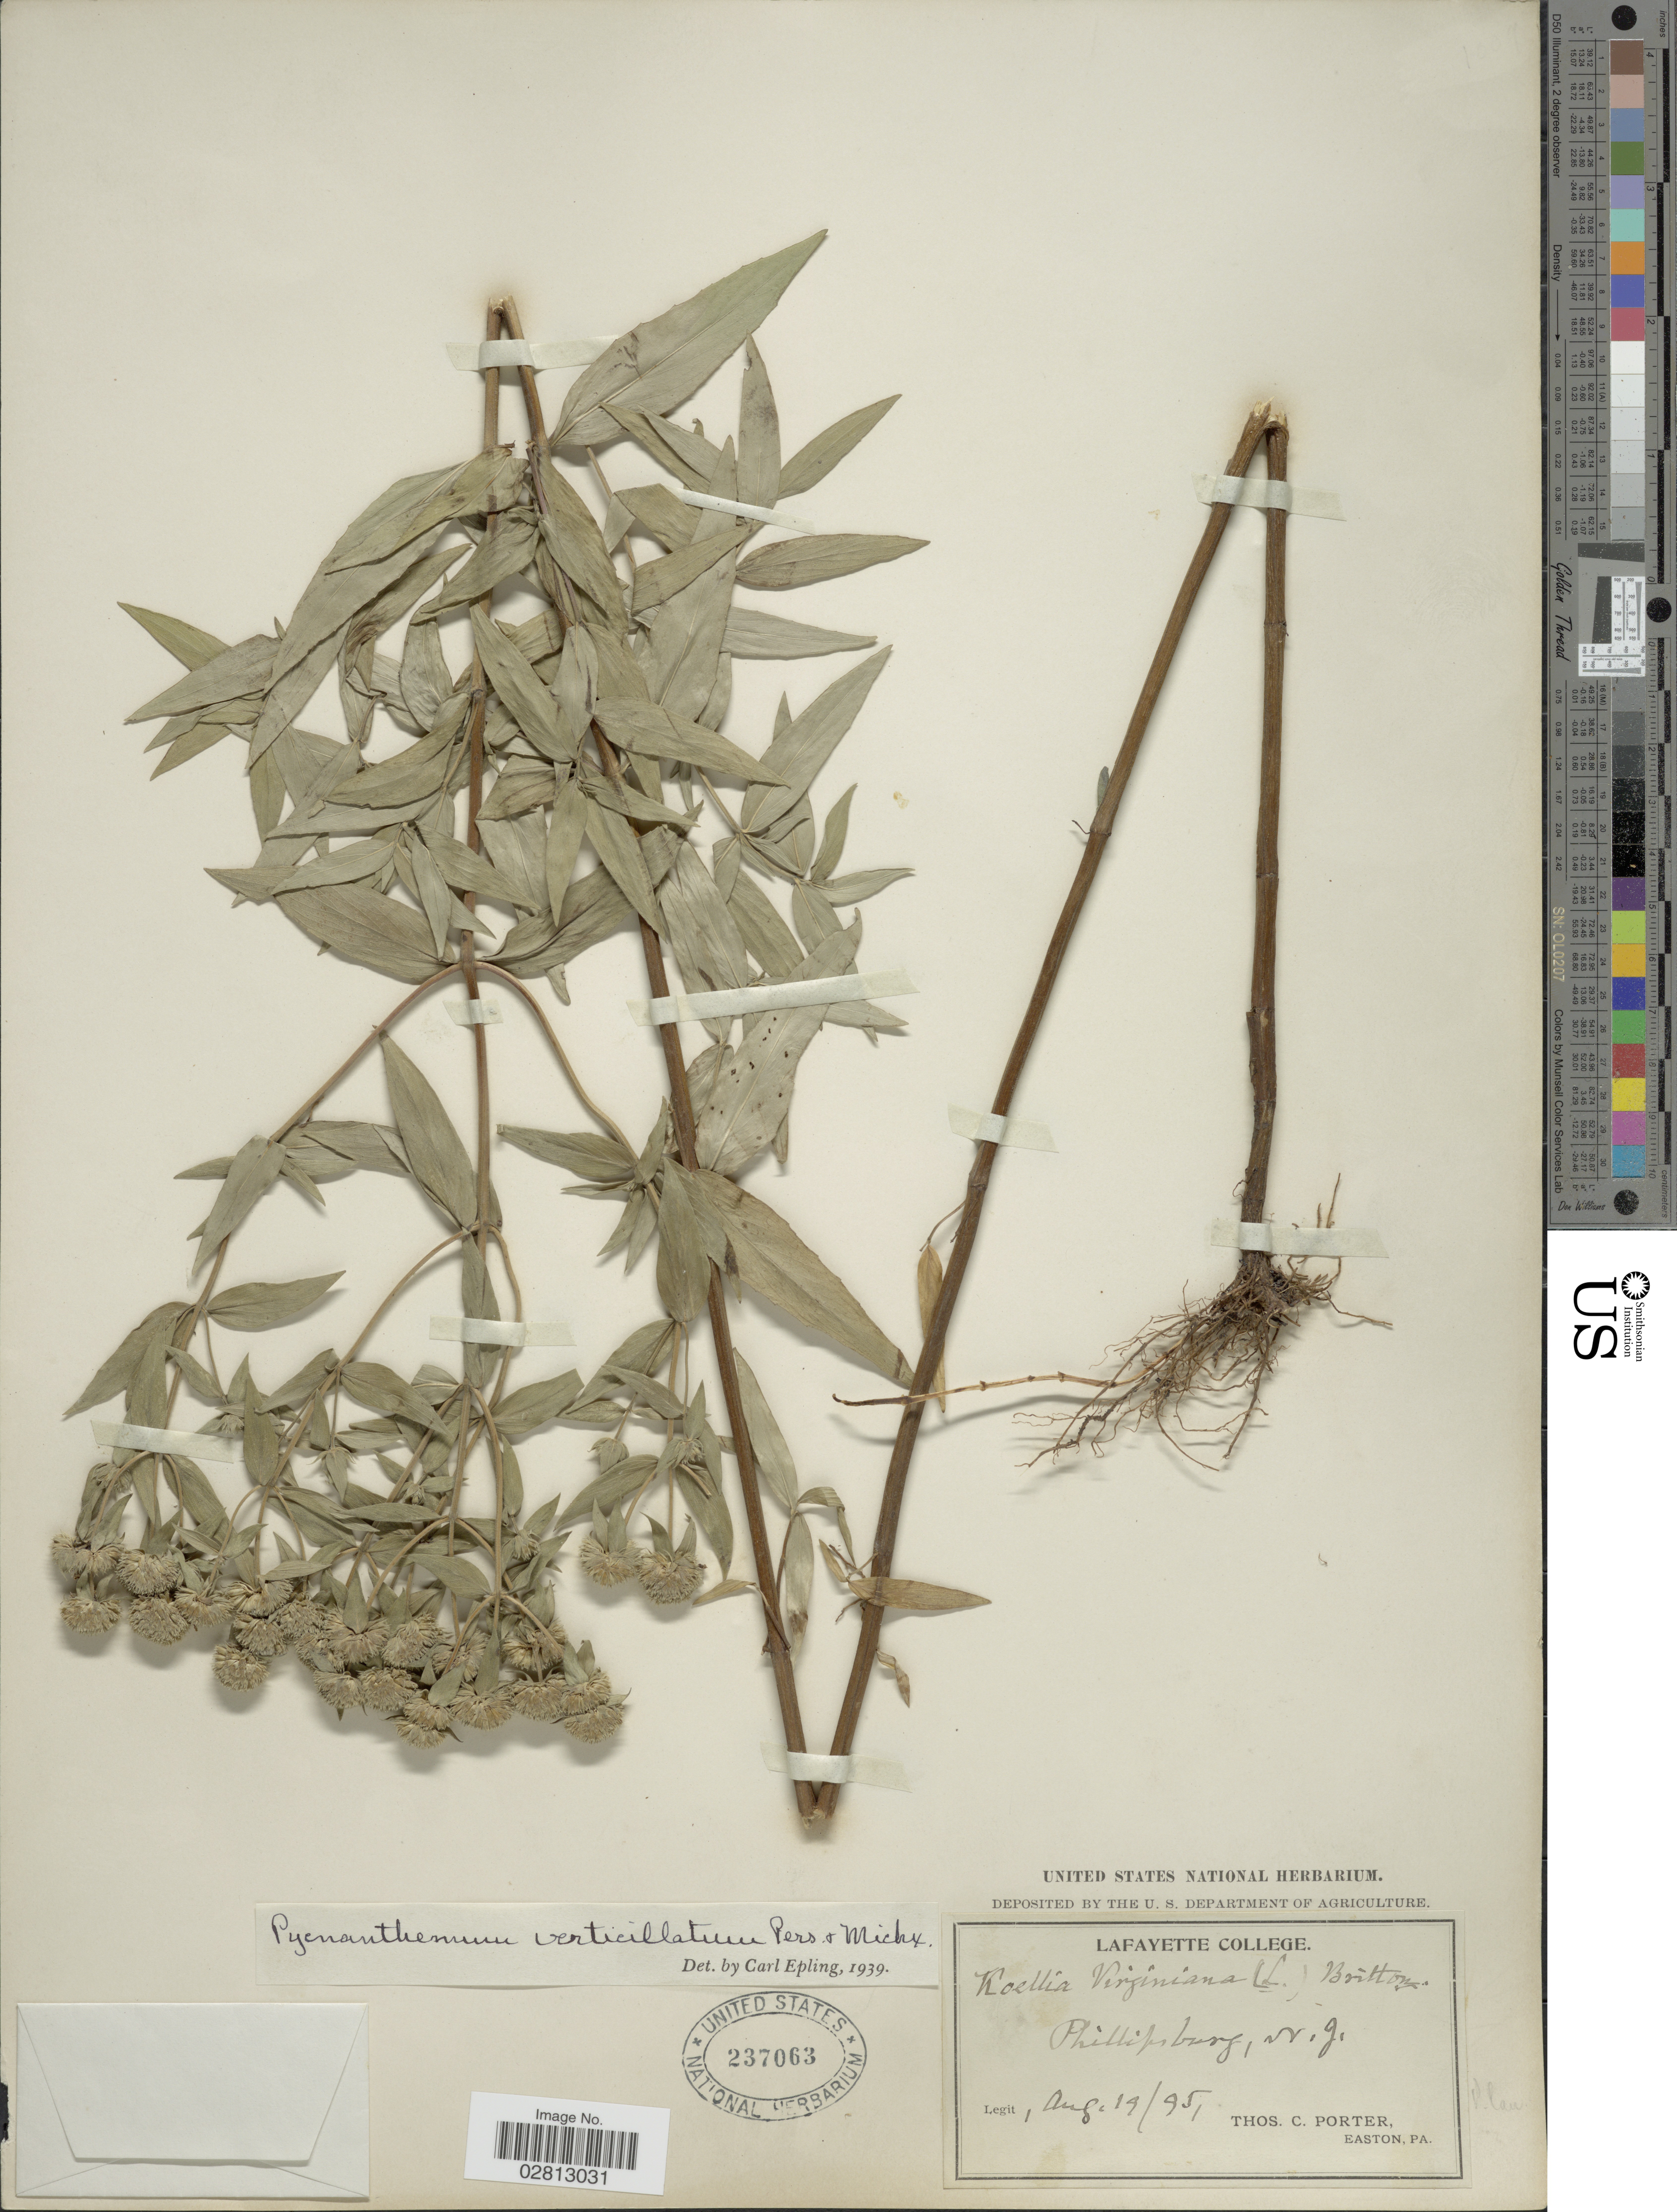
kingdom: Plantae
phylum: Tracheophyta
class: Magnoliopsida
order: Lamiales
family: Lamiaceae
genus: Pycnanthemum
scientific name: Pycnanthemum verticillatum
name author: (Michx.) Pers.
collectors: T. Porter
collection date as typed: Transcribed d/m/y: 19/8/95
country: United States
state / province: New Jersey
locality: Phillipsburg.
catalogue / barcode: US 237063